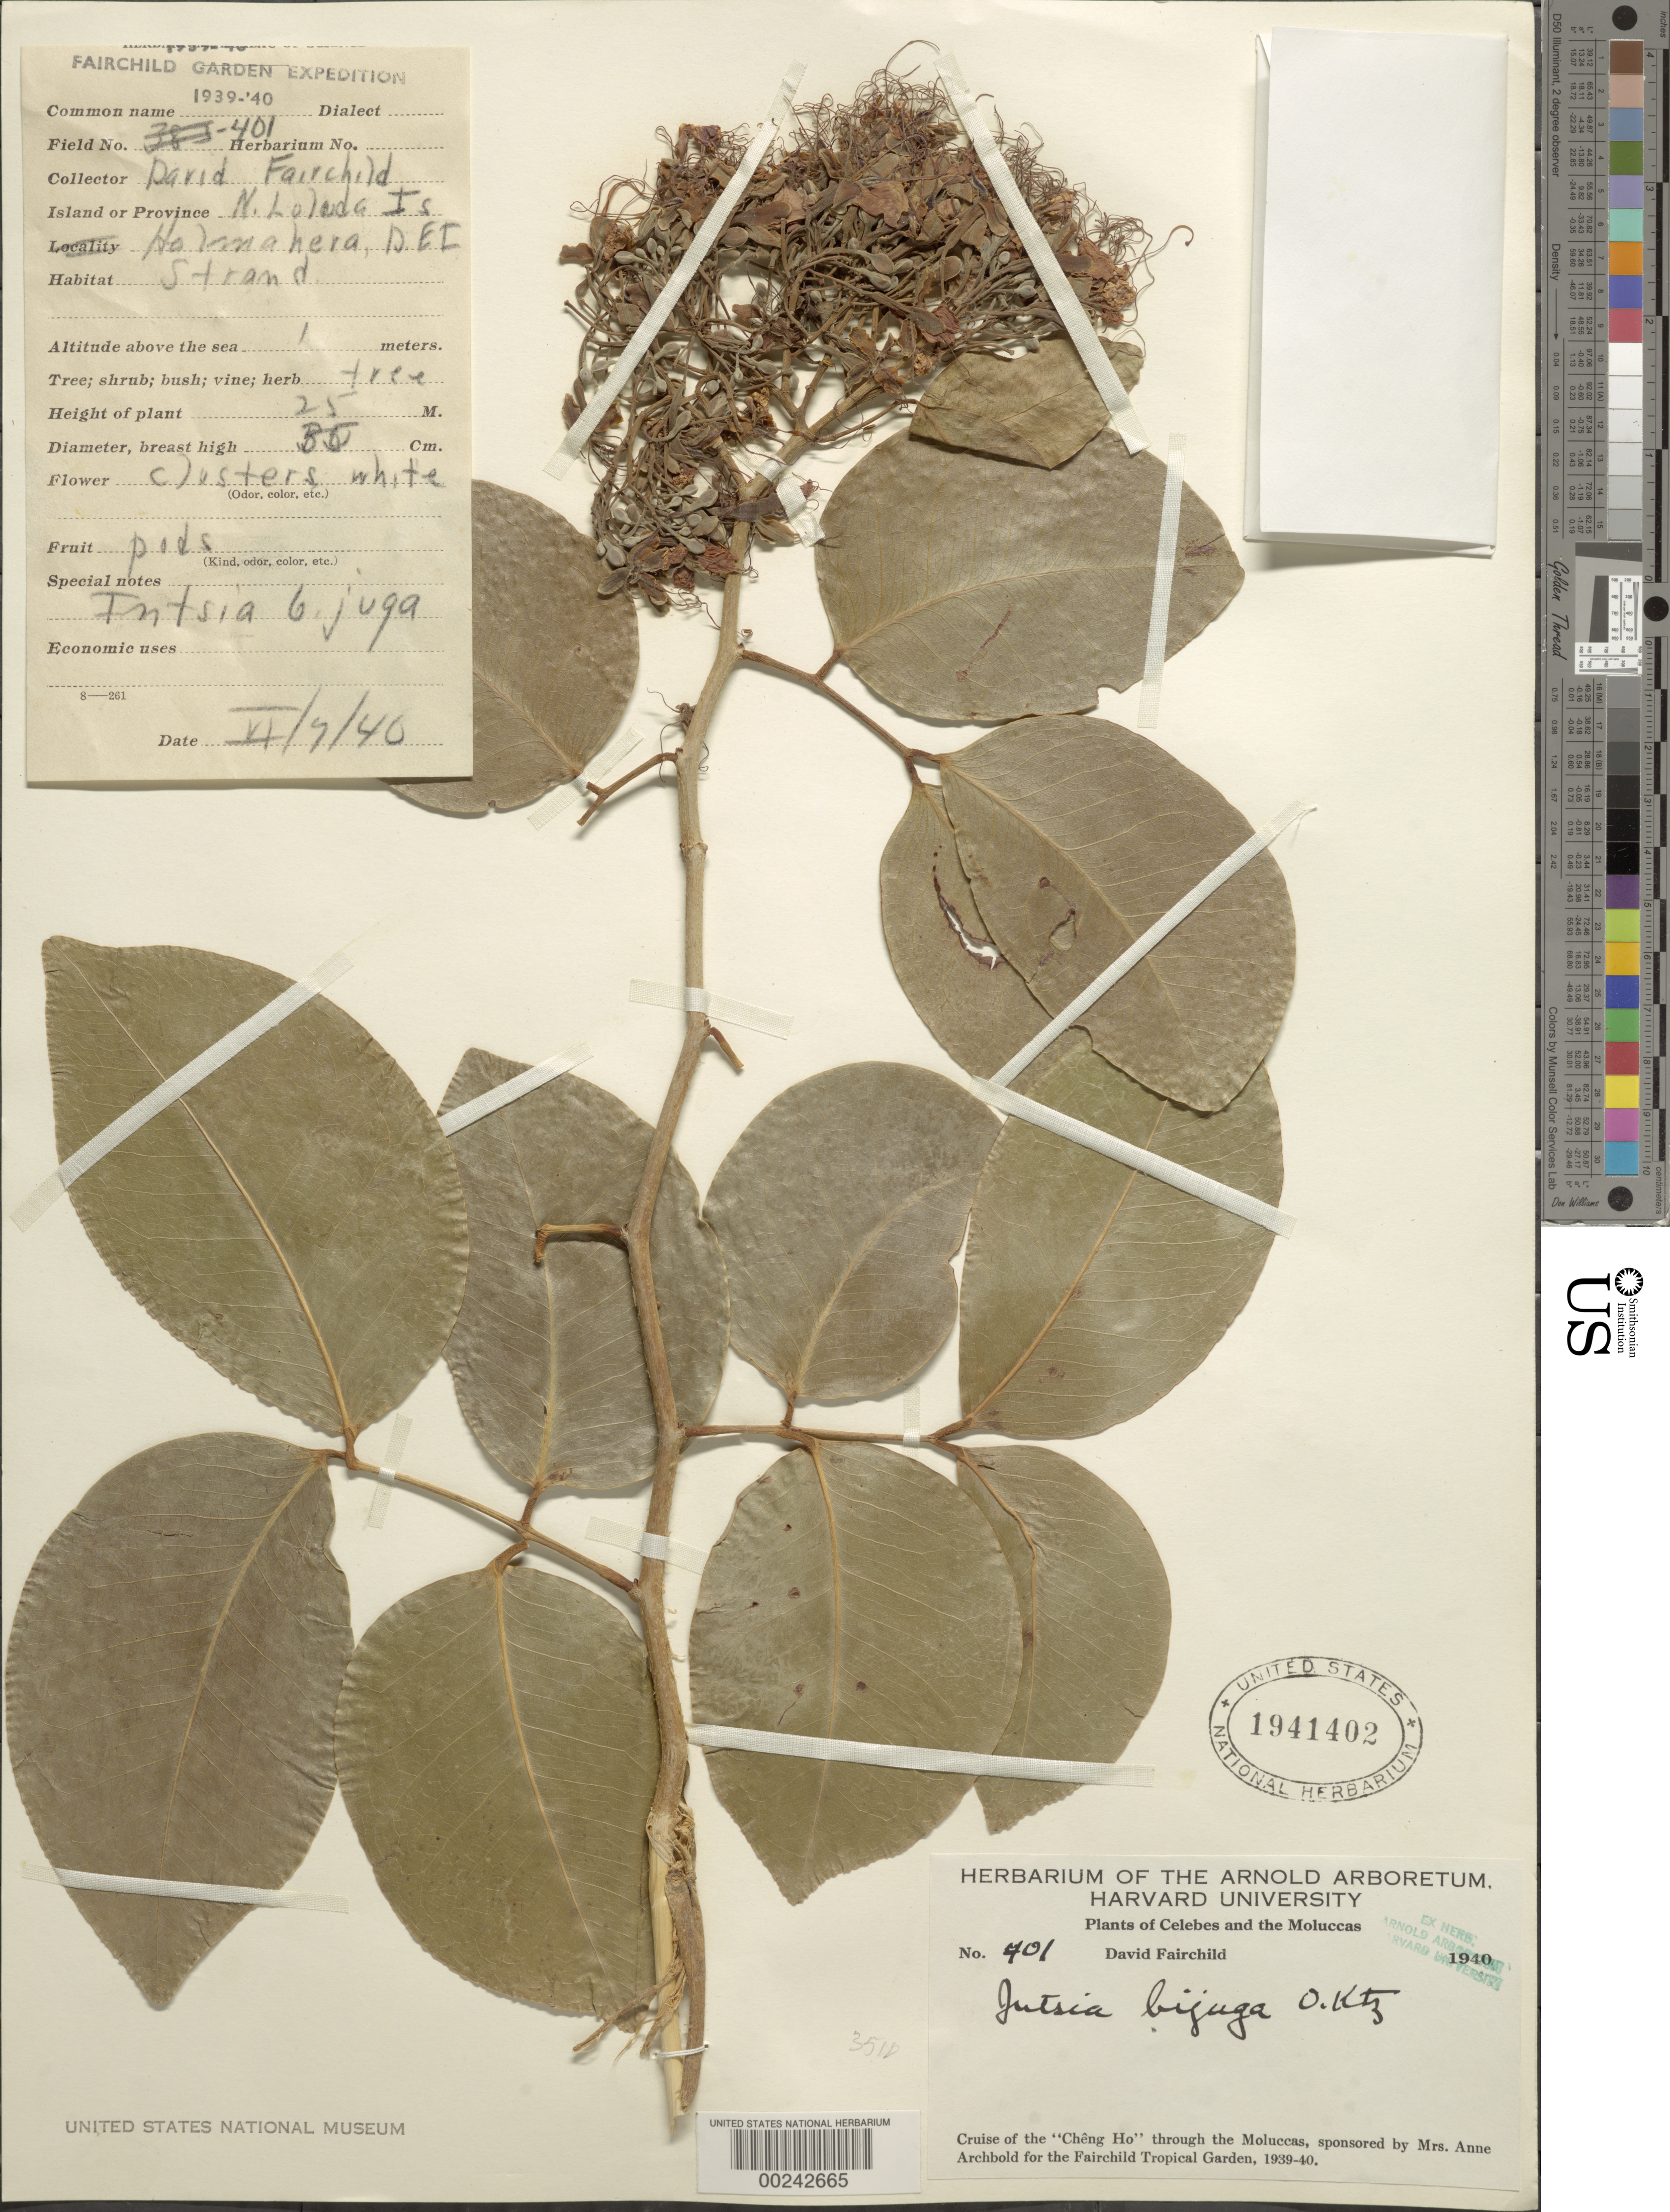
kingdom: Plantae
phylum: Tracheophyta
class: Magnoliopsida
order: Fabales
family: Fabaceae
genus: Intsia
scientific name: Intsia bijuga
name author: (Colebr.) Kuntze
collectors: D. Fairchild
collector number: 401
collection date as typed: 09 Apr 1940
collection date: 1940-04-09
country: Indonesia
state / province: Maluku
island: Halmahera Island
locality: Halmahera Island, Maluku Utara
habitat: Strand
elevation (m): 30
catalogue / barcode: US 1941402